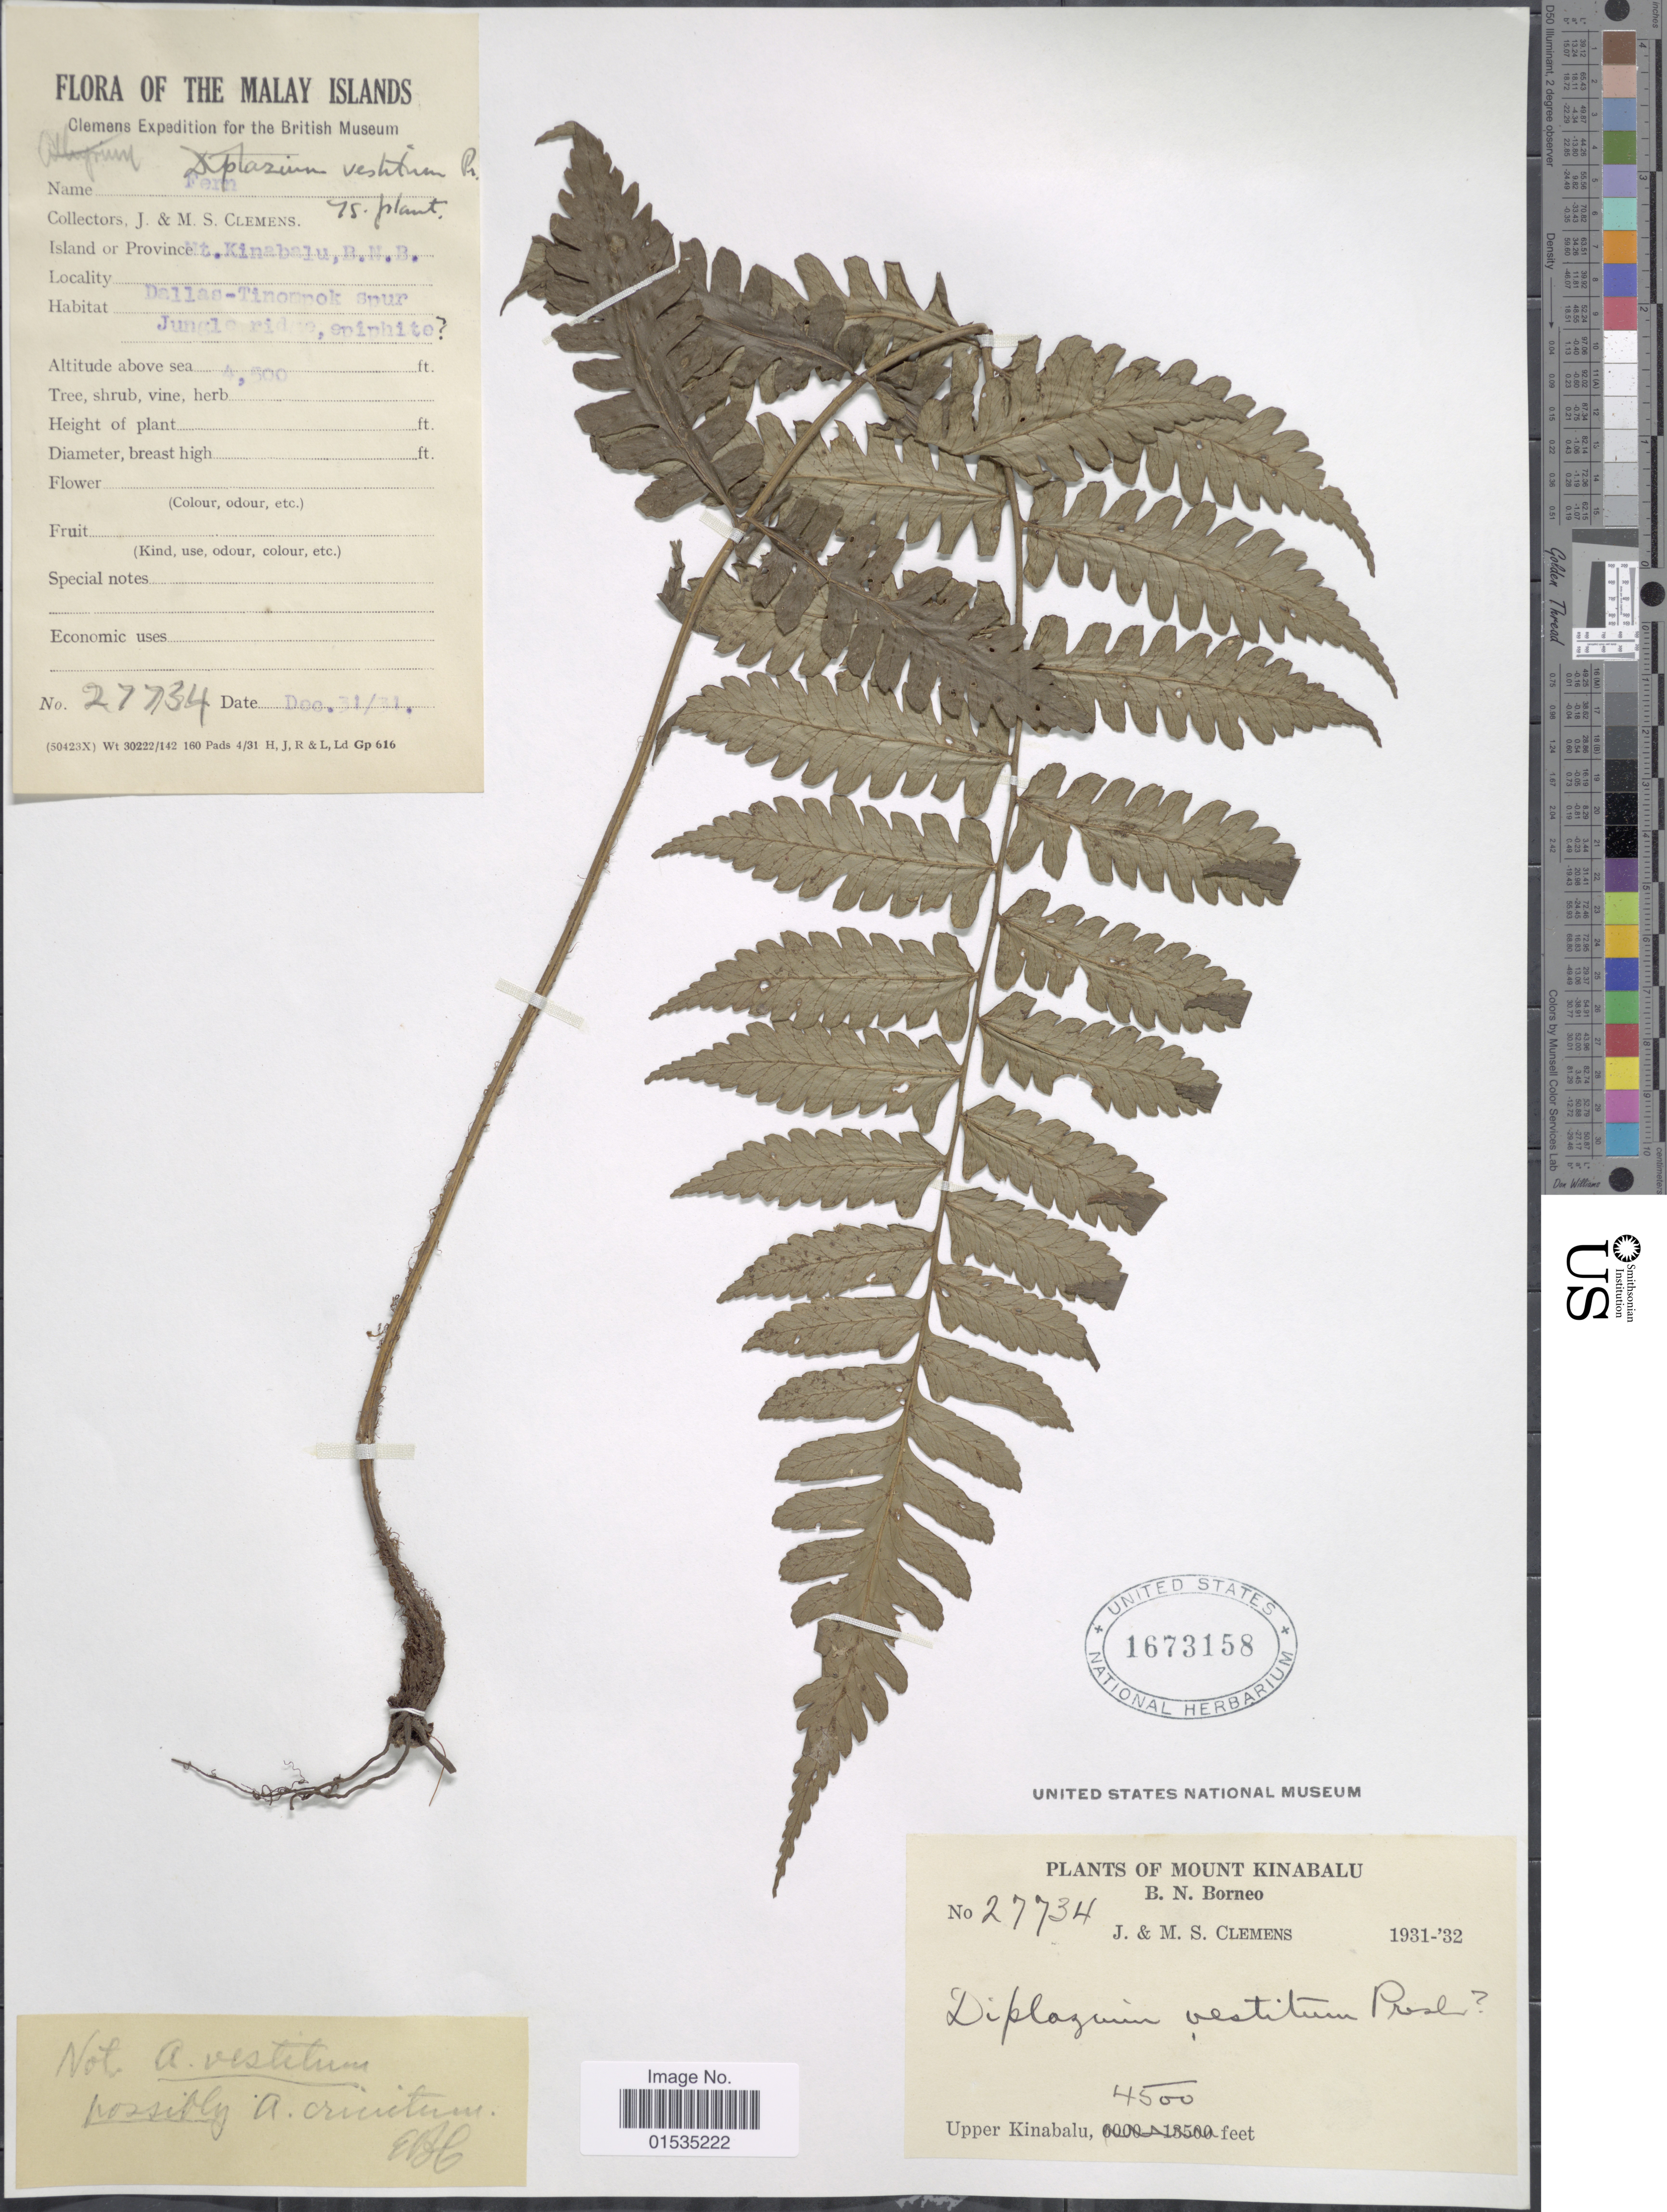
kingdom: Plantae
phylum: Tracheophyta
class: Polypodiopsida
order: Polypodiales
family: Athyriaceae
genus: Diplazium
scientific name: Diplazium vestitum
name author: C. Presl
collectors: J. Clemens & M. S. Clemens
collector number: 27734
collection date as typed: Transcribed d/m/y: 31/12/31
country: Malaysia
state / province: Sabah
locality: Mt. Kinabalu, B.N.B., Dallas-Tinompok spur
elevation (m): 1372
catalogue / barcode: US 1673158